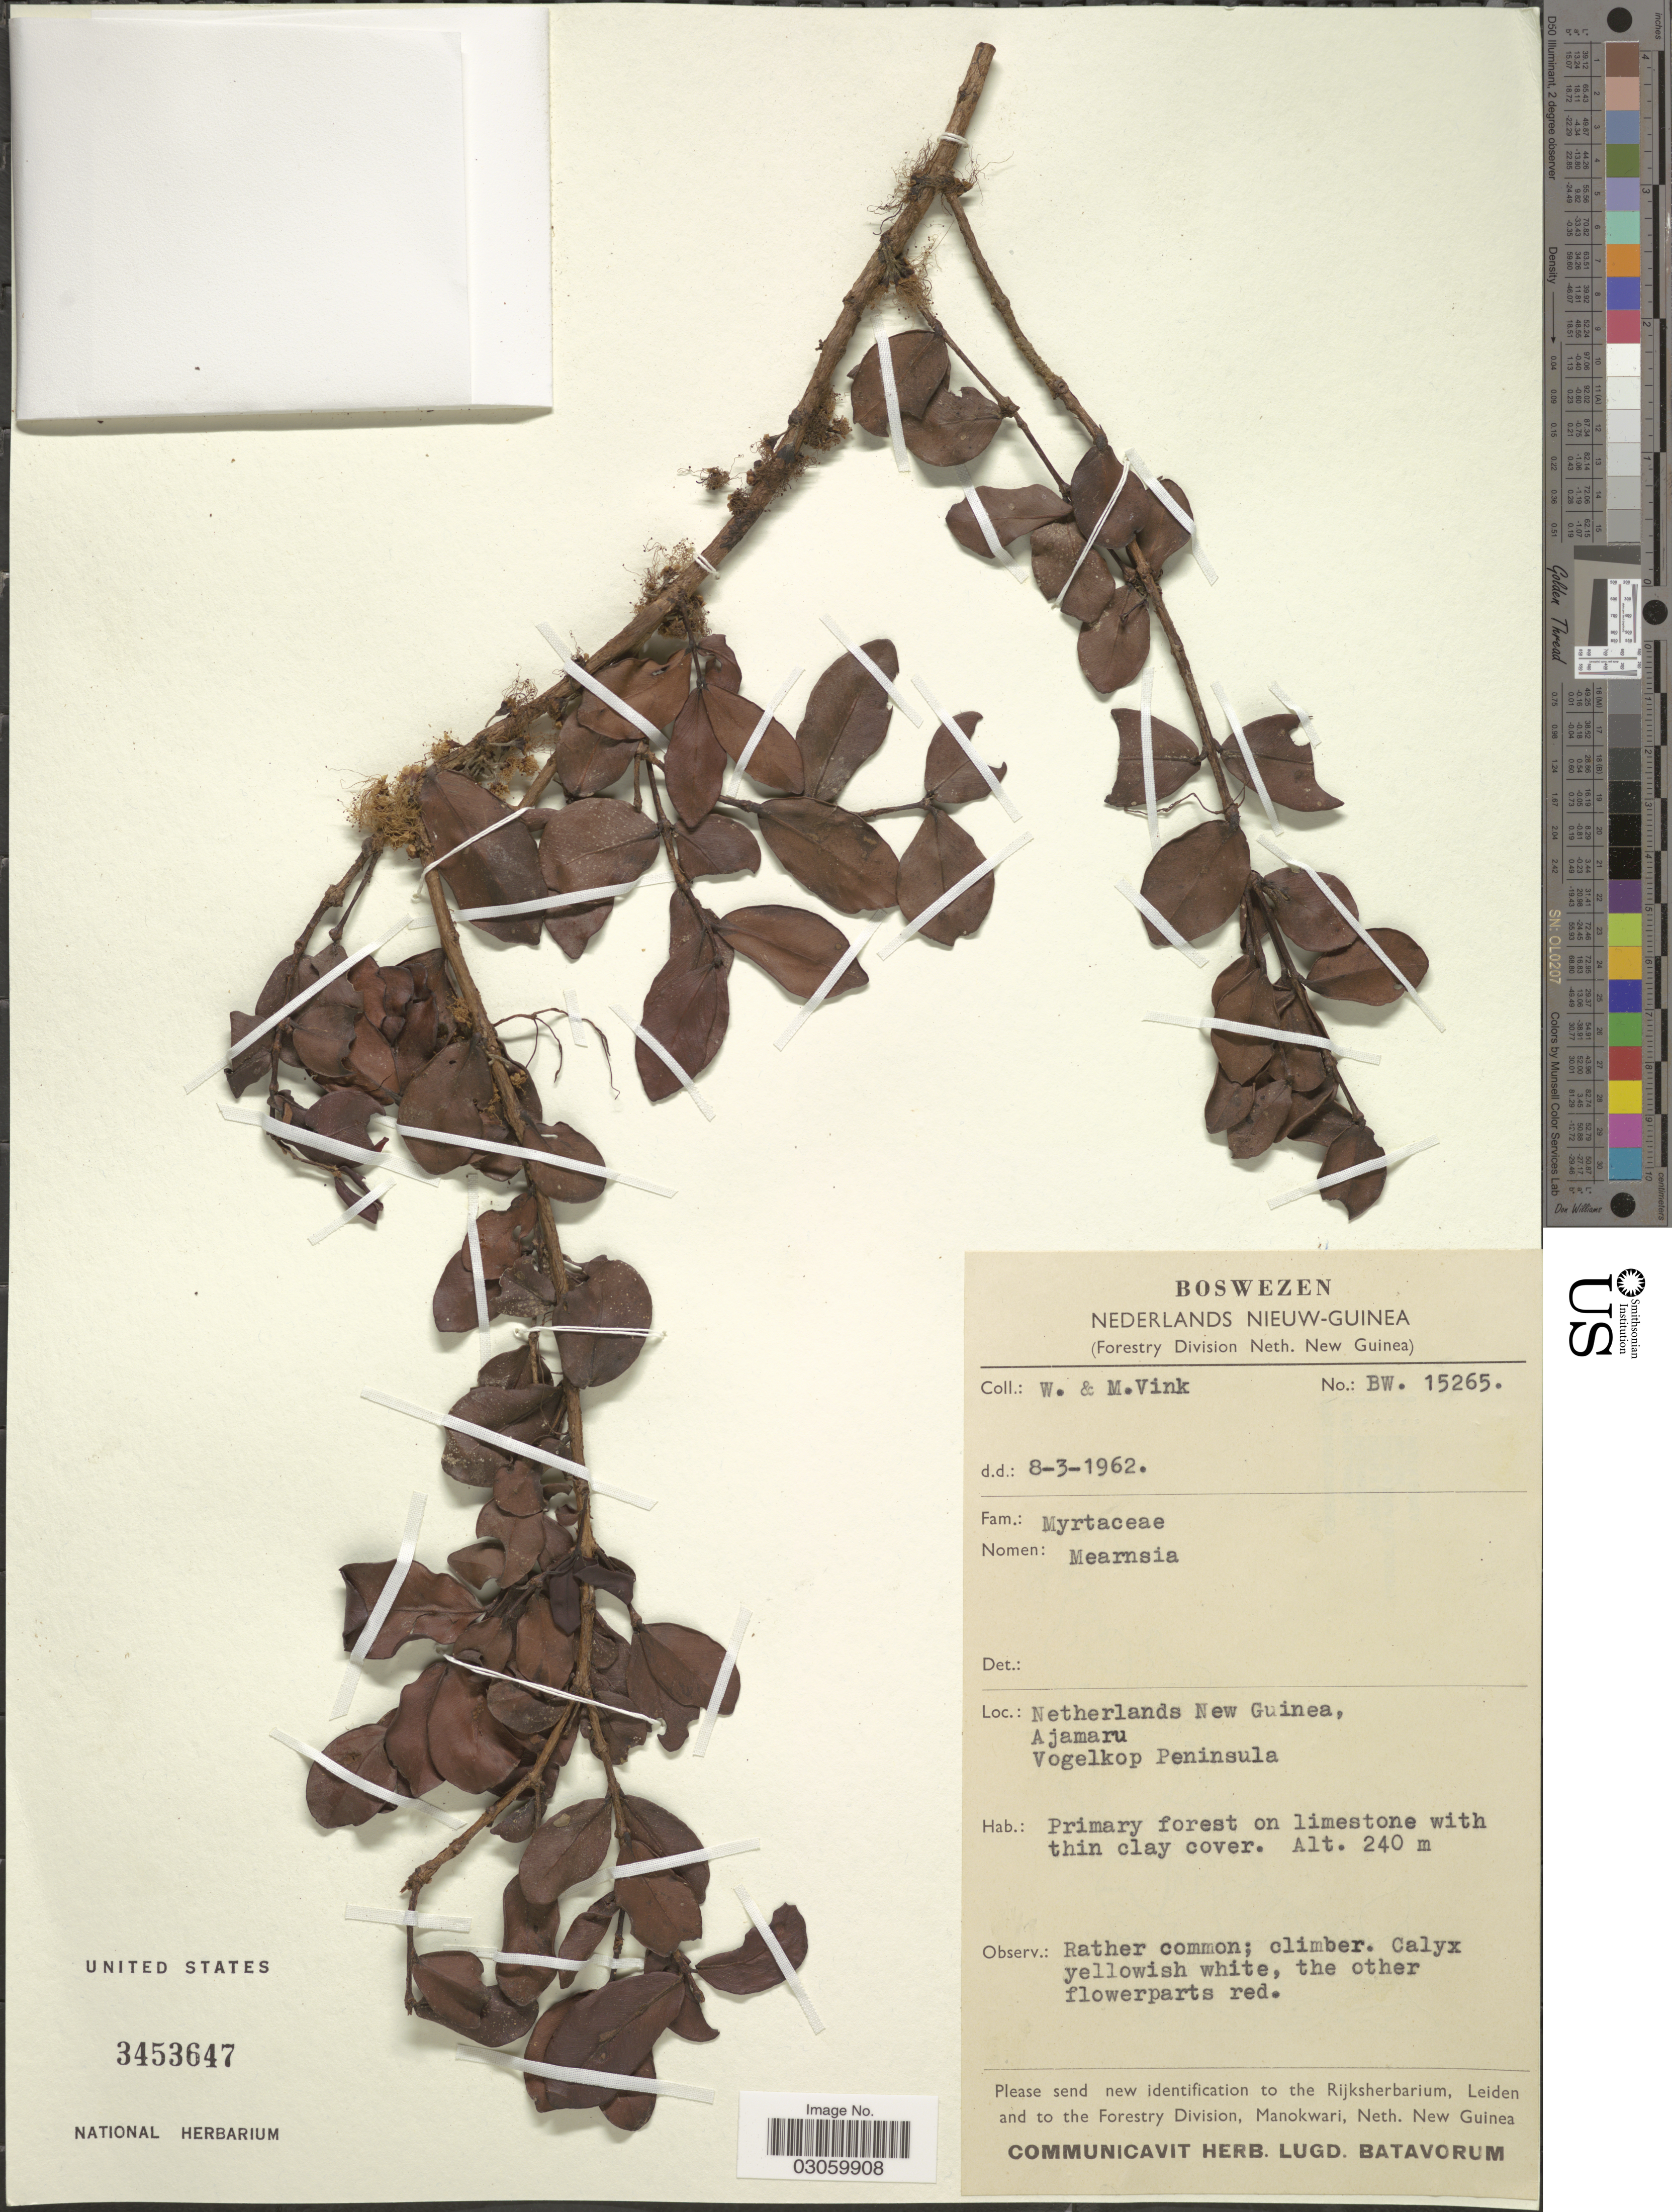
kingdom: Plantae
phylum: Tracheophyta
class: Magnoliopsida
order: Myrtales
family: Myrtaceae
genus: Metrosideros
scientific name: Metrosideros sp.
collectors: W. Vink & M. Vink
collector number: BW. 15265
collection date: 1962-03-08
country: Indonesia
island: New Guinea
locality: Netherlands New Guinea, Ajamaru. Vogelkop Peninsula.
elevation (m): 240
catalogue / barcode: US 3453647